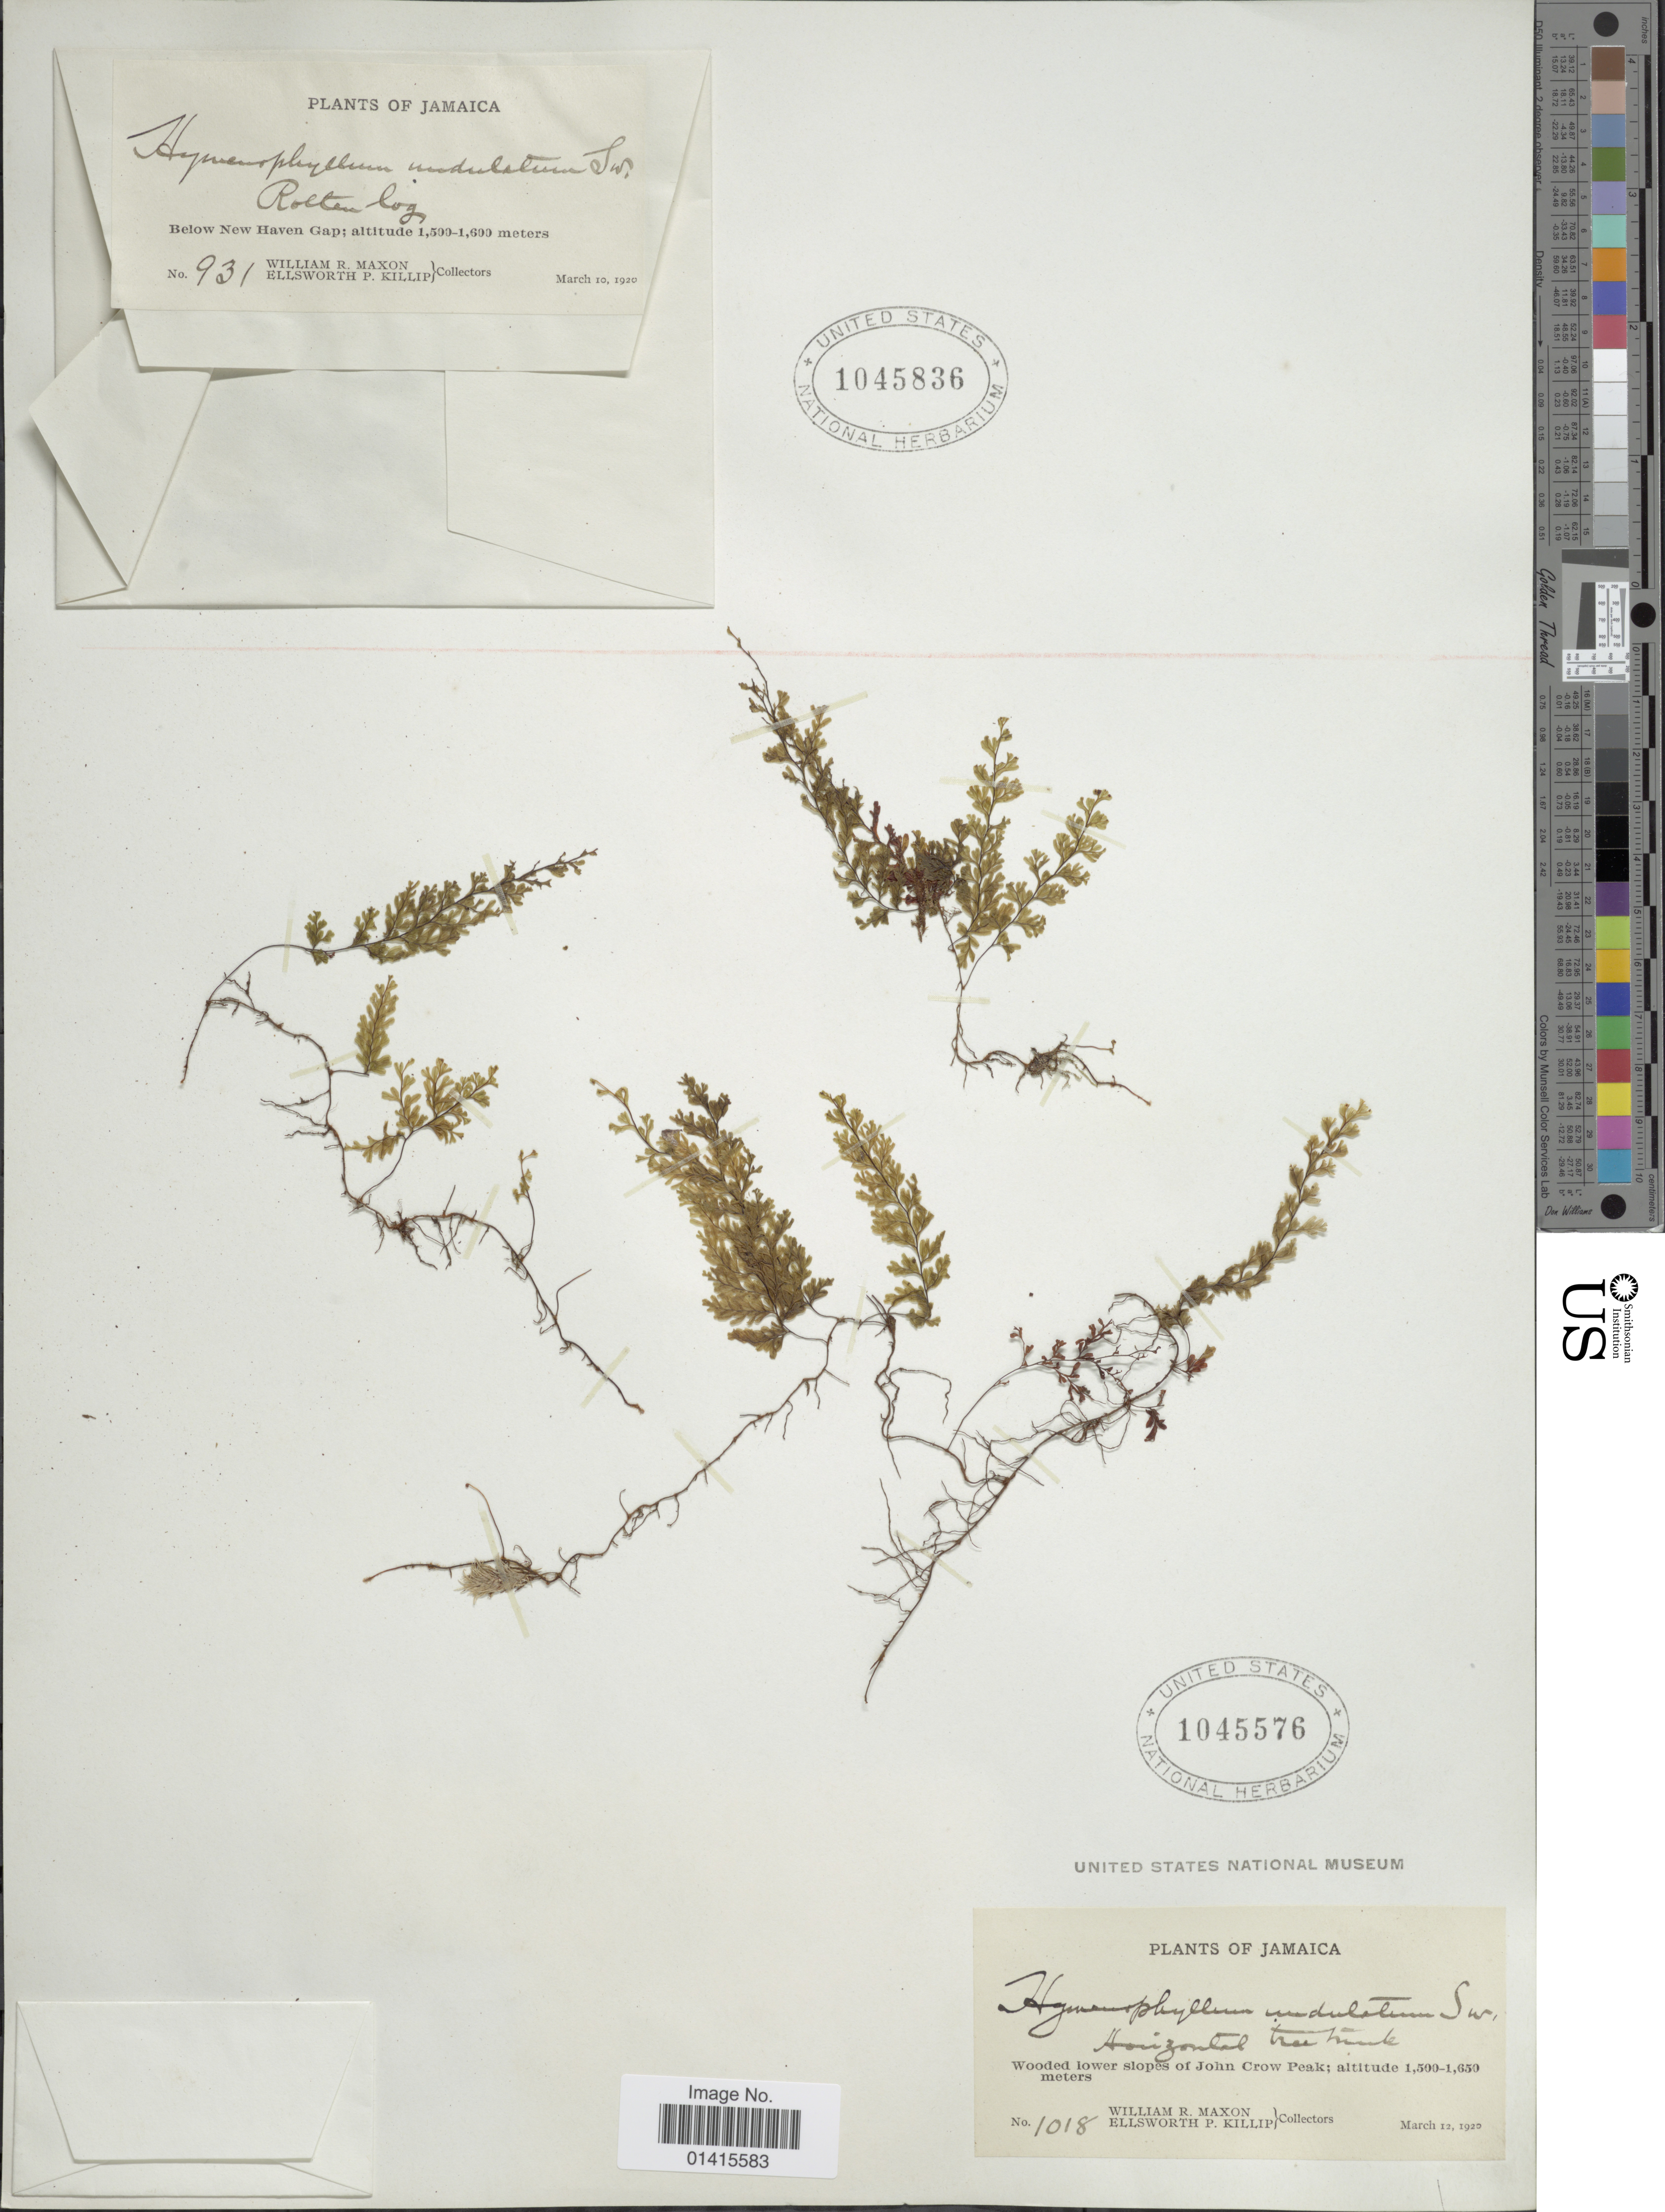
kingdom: Plantae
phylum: Tracheophyta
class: Polypodiopsida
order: Hymenophyllales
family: Hymenophyllaceae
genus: Hymenophyllum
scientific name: Hymenophyllum undulatum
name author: (Sw.) Sw.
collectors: W. R. Maxon & E. P. Killip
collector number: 931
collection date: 1920-03-10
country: Jamaica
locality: Below New Haven Gap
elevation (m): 1500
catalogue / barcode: US 1045836-2